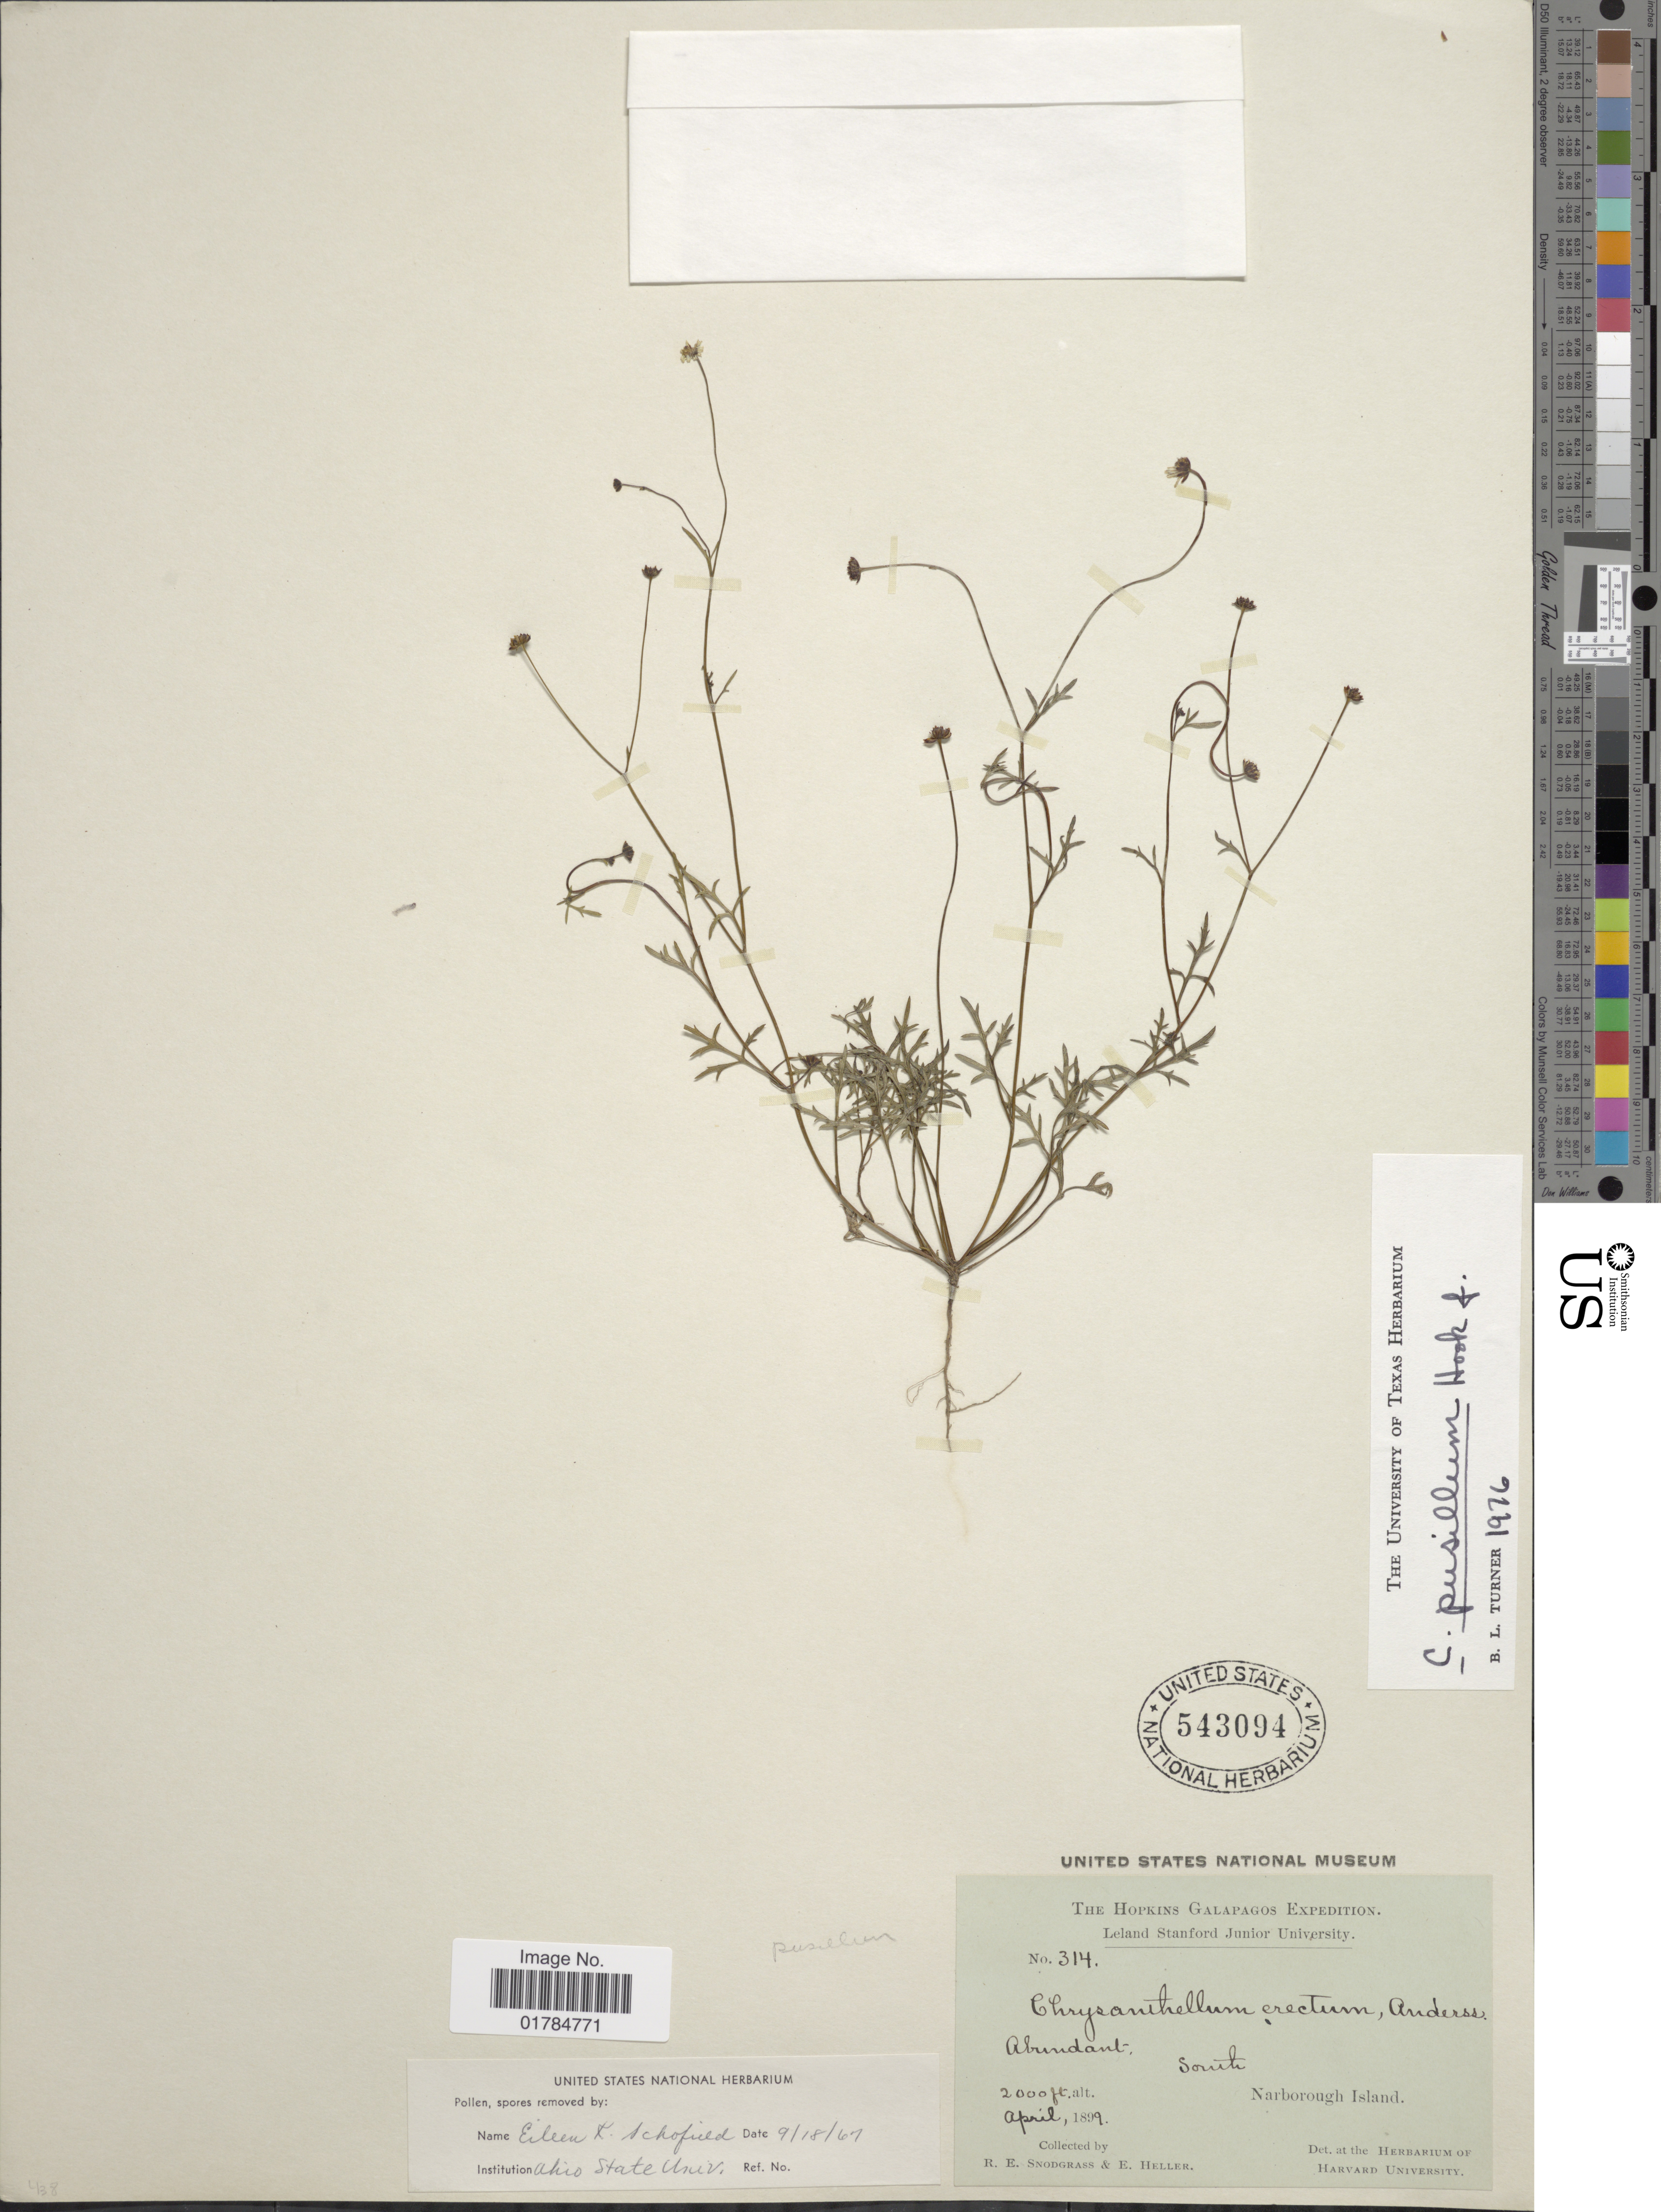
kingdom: Plantae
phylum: Tracheophyta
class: Magnoliopsida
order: Asterales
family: Asteraceae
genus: Chrysanthellum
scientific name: Chrysanthellum pusillum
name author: Hook. f.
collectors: R. E. Snodgrass & E. Heller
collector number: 314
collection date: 1899-04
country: Ecuador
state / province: Colón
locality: South Narborough Island, Galapagos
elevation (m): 610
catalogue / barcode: US 543094